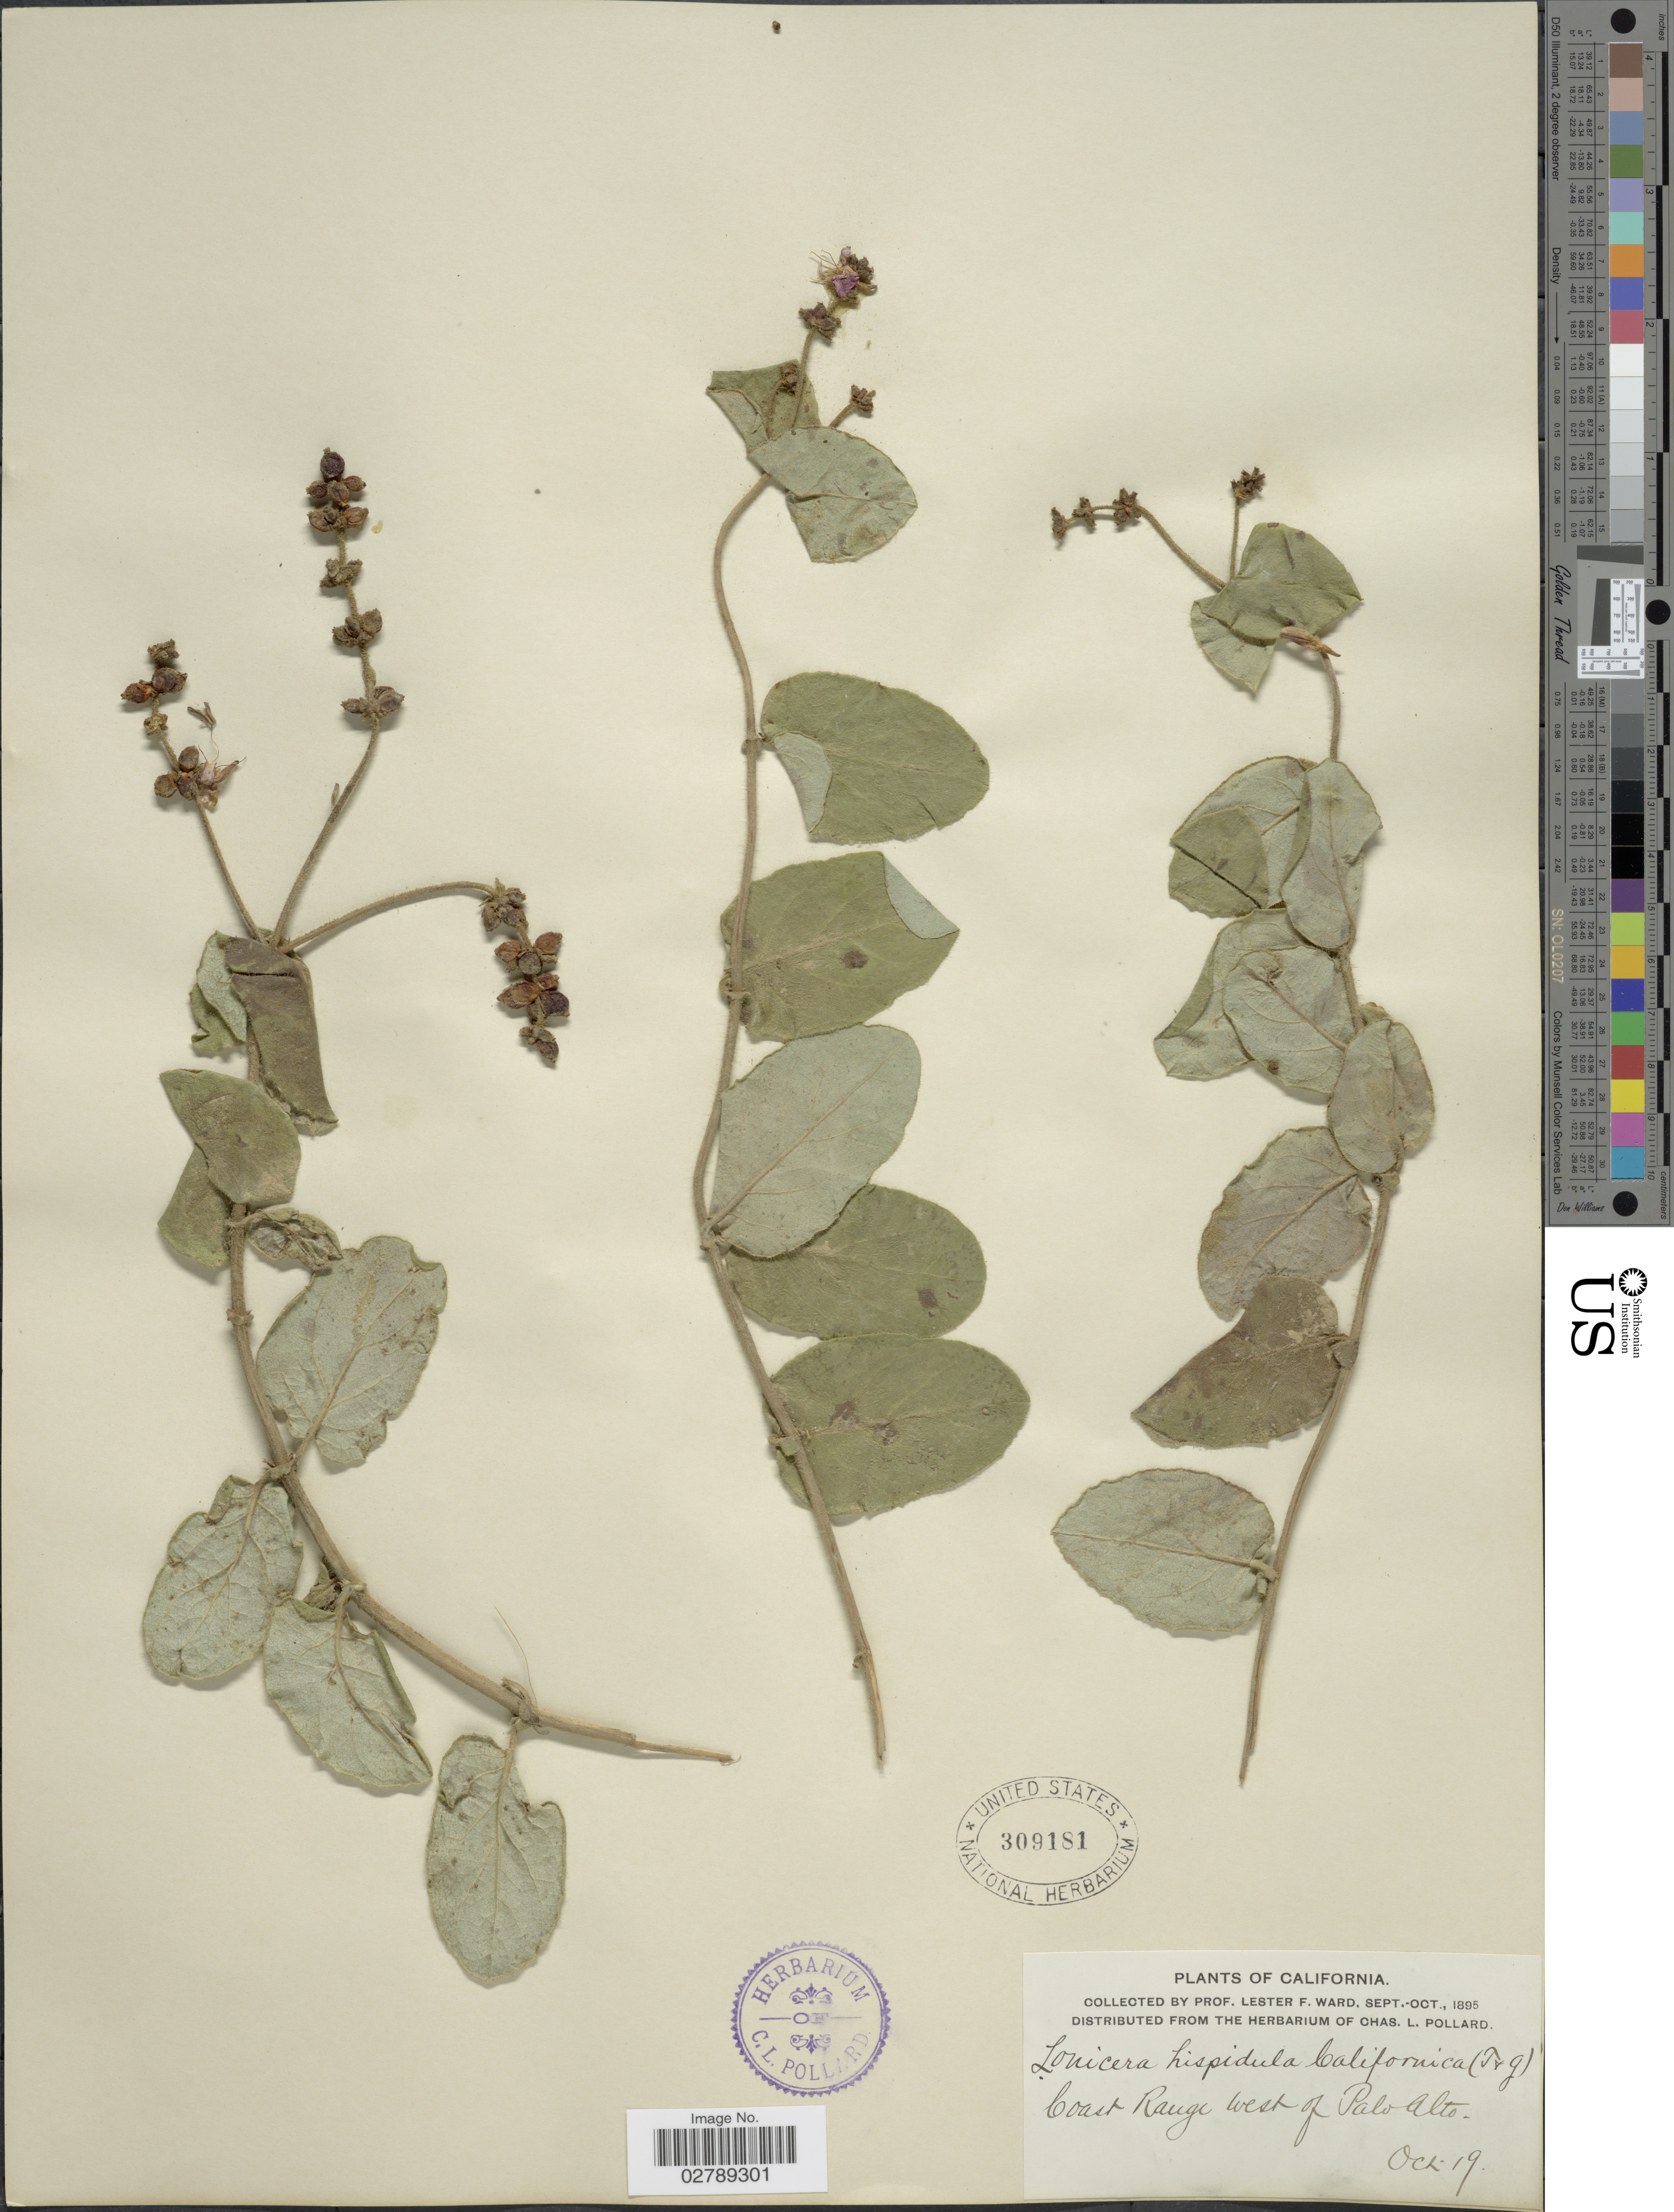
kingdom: Plantae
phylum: Tracheophyta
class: Magnoliopsida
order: Dipsacales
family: Caprifoliaceae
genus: Lonicera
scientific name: Lonicera hispidula var. californica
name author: Rehder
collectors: L. F. Ward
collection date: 1895-10-19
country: United States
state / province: California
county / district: Santa Clara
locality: Coast Range west of Palo Alto.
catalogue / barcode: US 309181